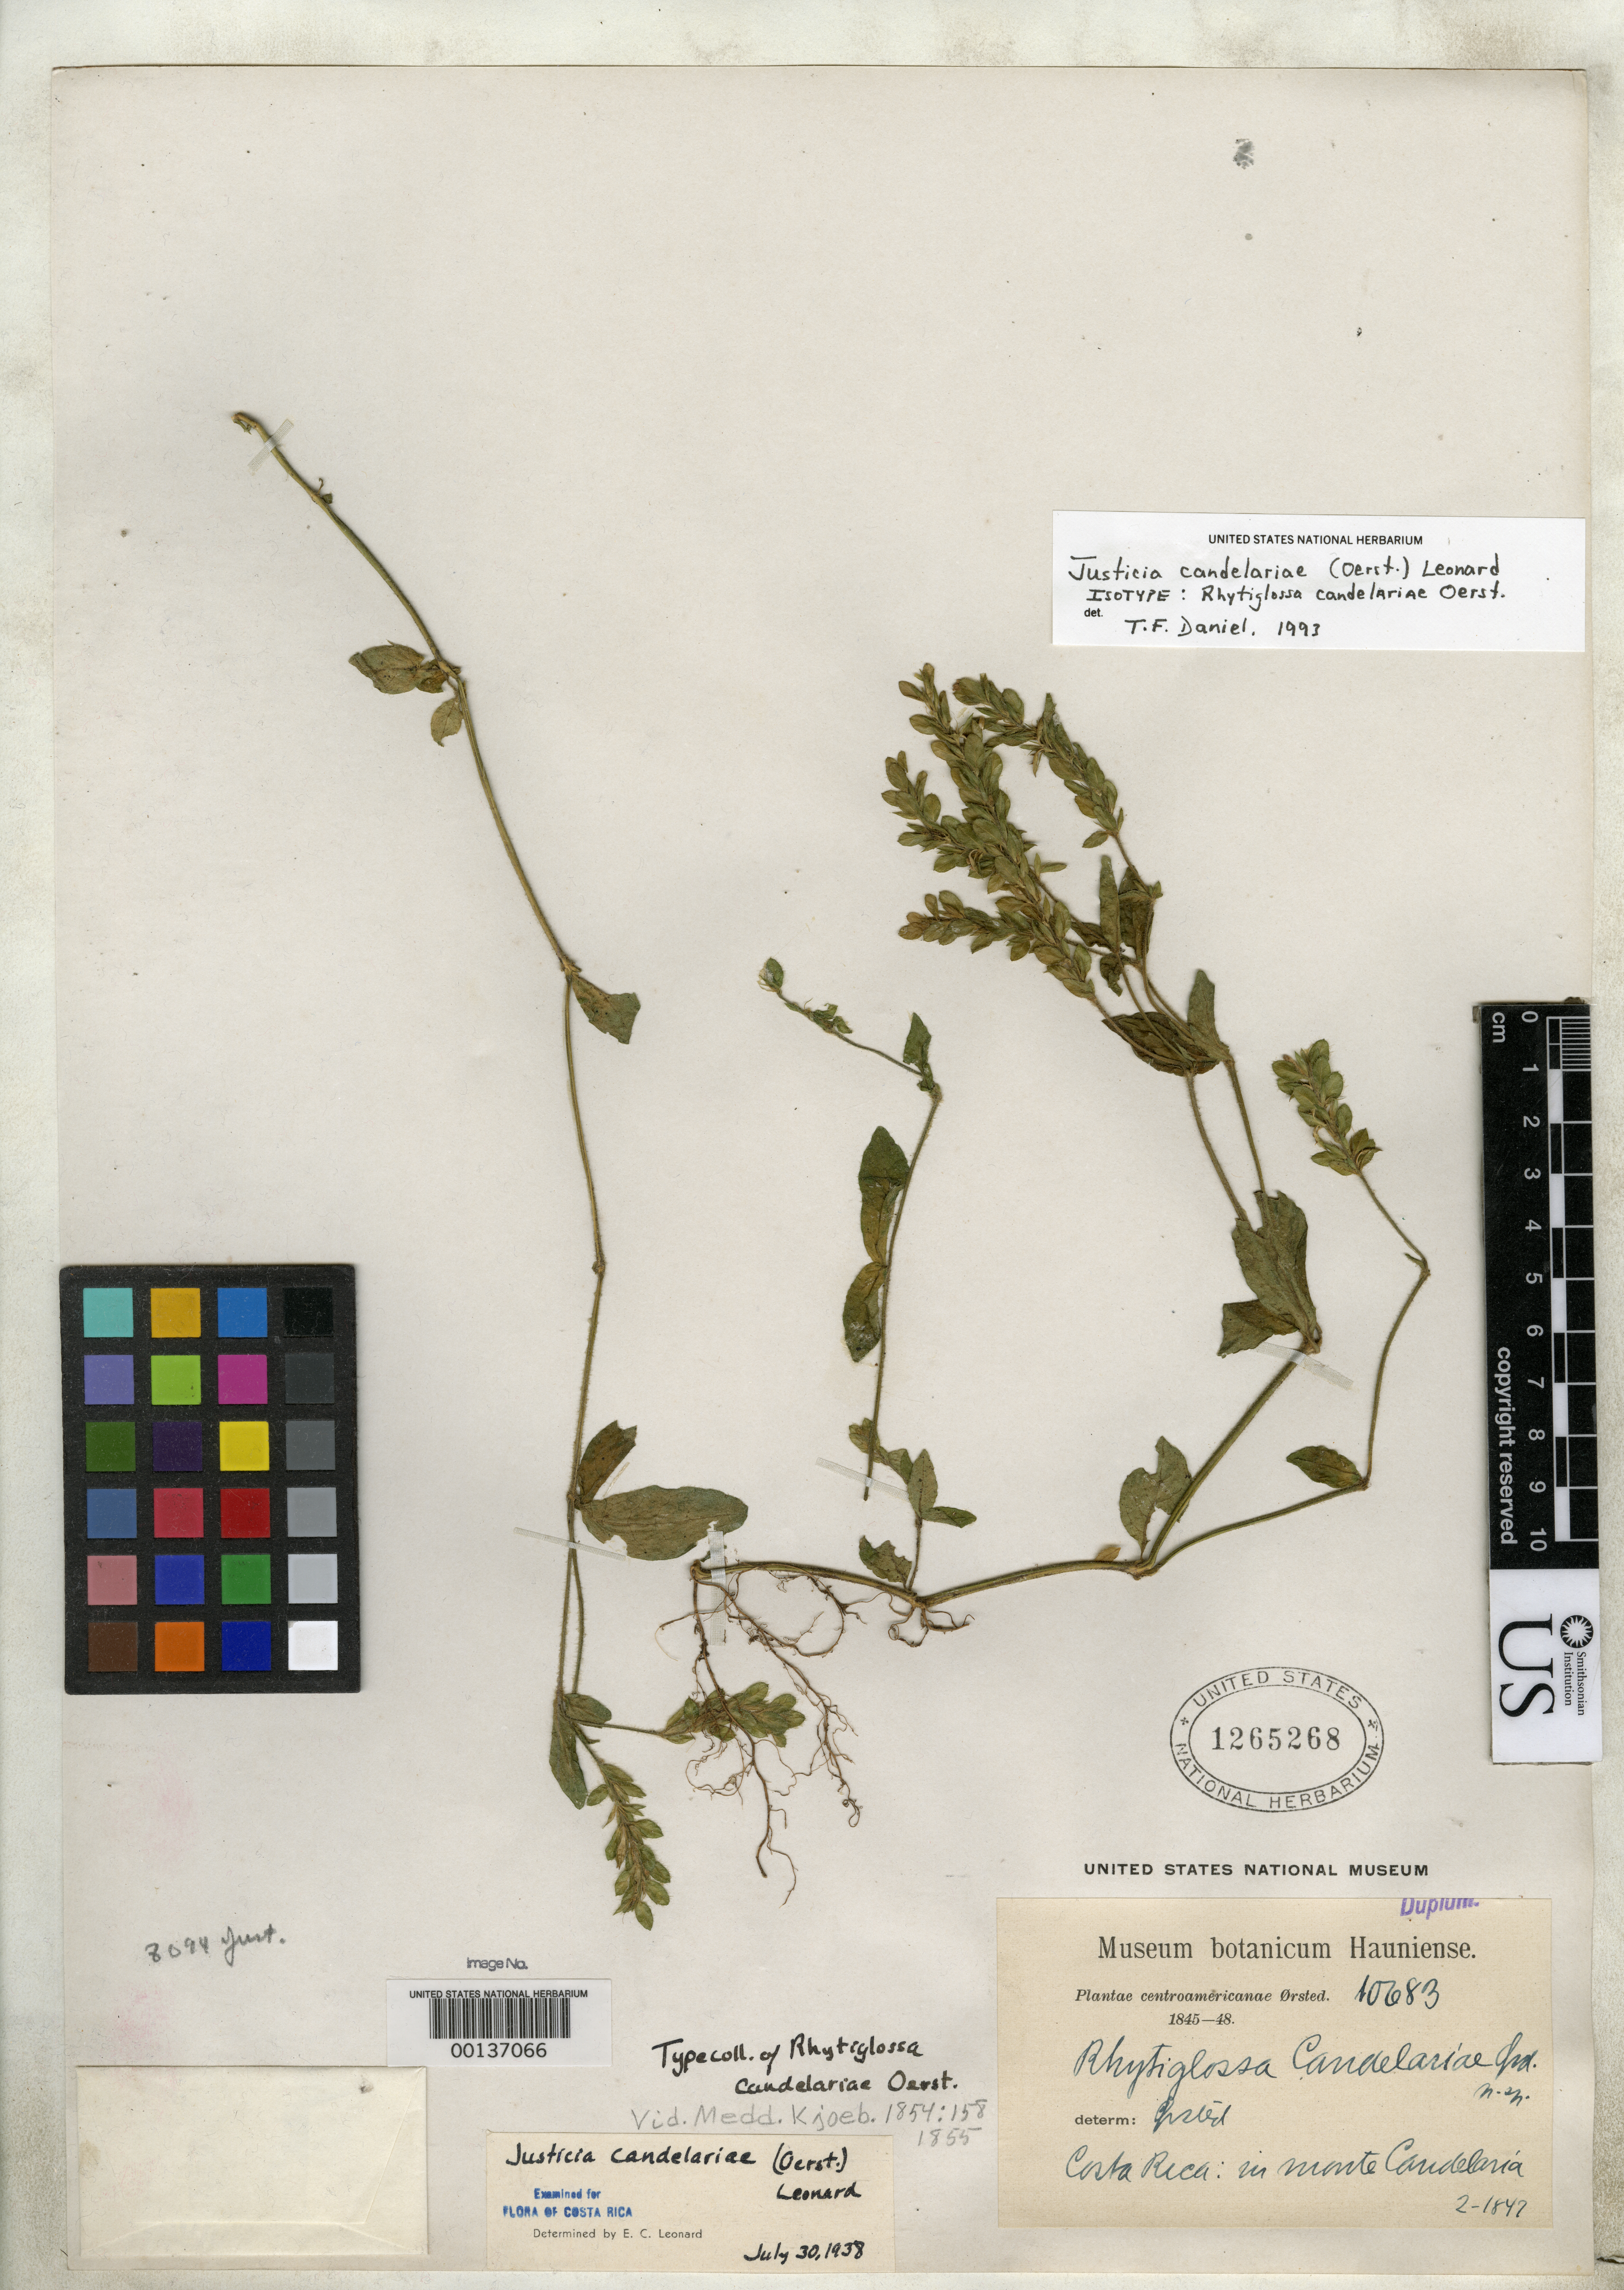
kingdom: Plantae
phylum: Tracheophyta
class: Magnoliopsida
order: Lamiales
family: Acanthaceae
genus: Rhytiglossa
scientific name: Rhytiglossa candelariae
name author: Oerst.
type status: Isotype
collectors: A. S. Oersted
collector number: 10683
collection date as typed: Feb 1847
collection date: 1847-02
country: Costa Rica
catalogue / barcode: US 1265268